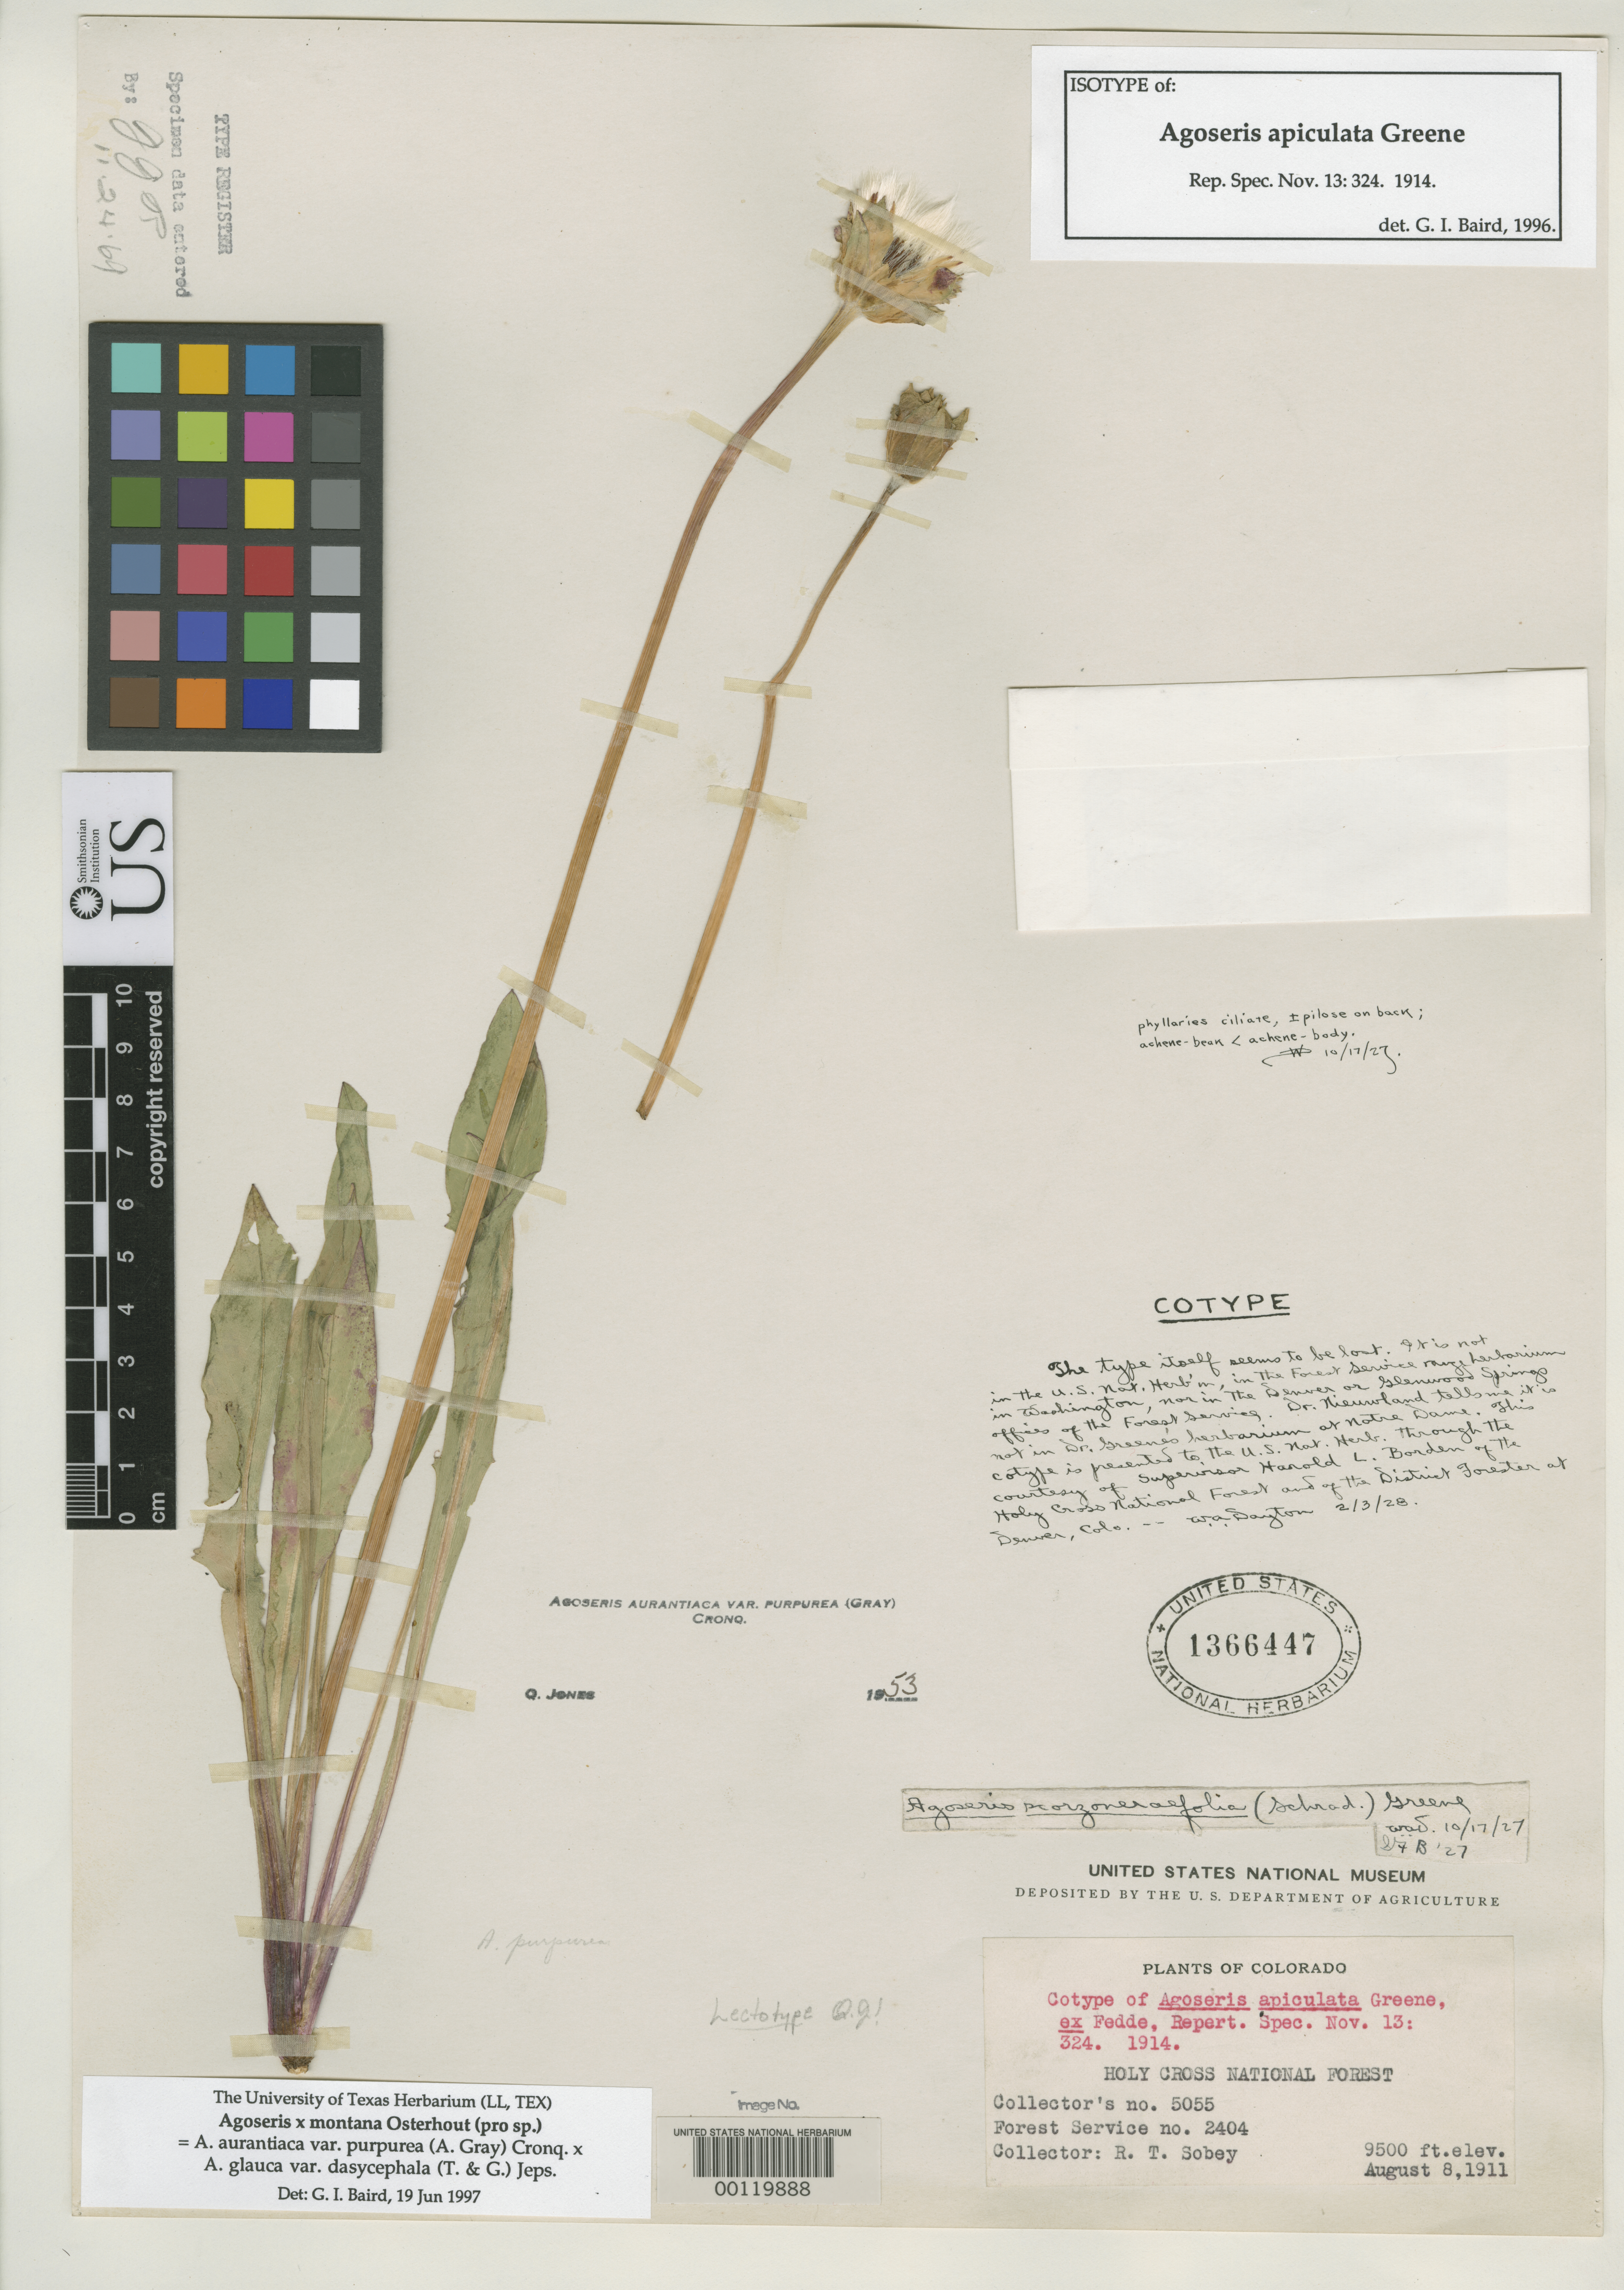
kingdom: Plantae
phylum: Tracheophyta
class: Magnoliopsida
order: Asterales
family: Asteraceae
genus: Agoseris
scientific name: Agoseris apiculata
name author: Greene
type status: Isotype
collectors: R. Sabey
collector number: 5055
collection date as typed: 08 Aug 1911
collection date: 1911-08-08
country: United States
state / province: Colorado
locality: Holy Cross National Forest.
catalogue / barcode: US 1366447